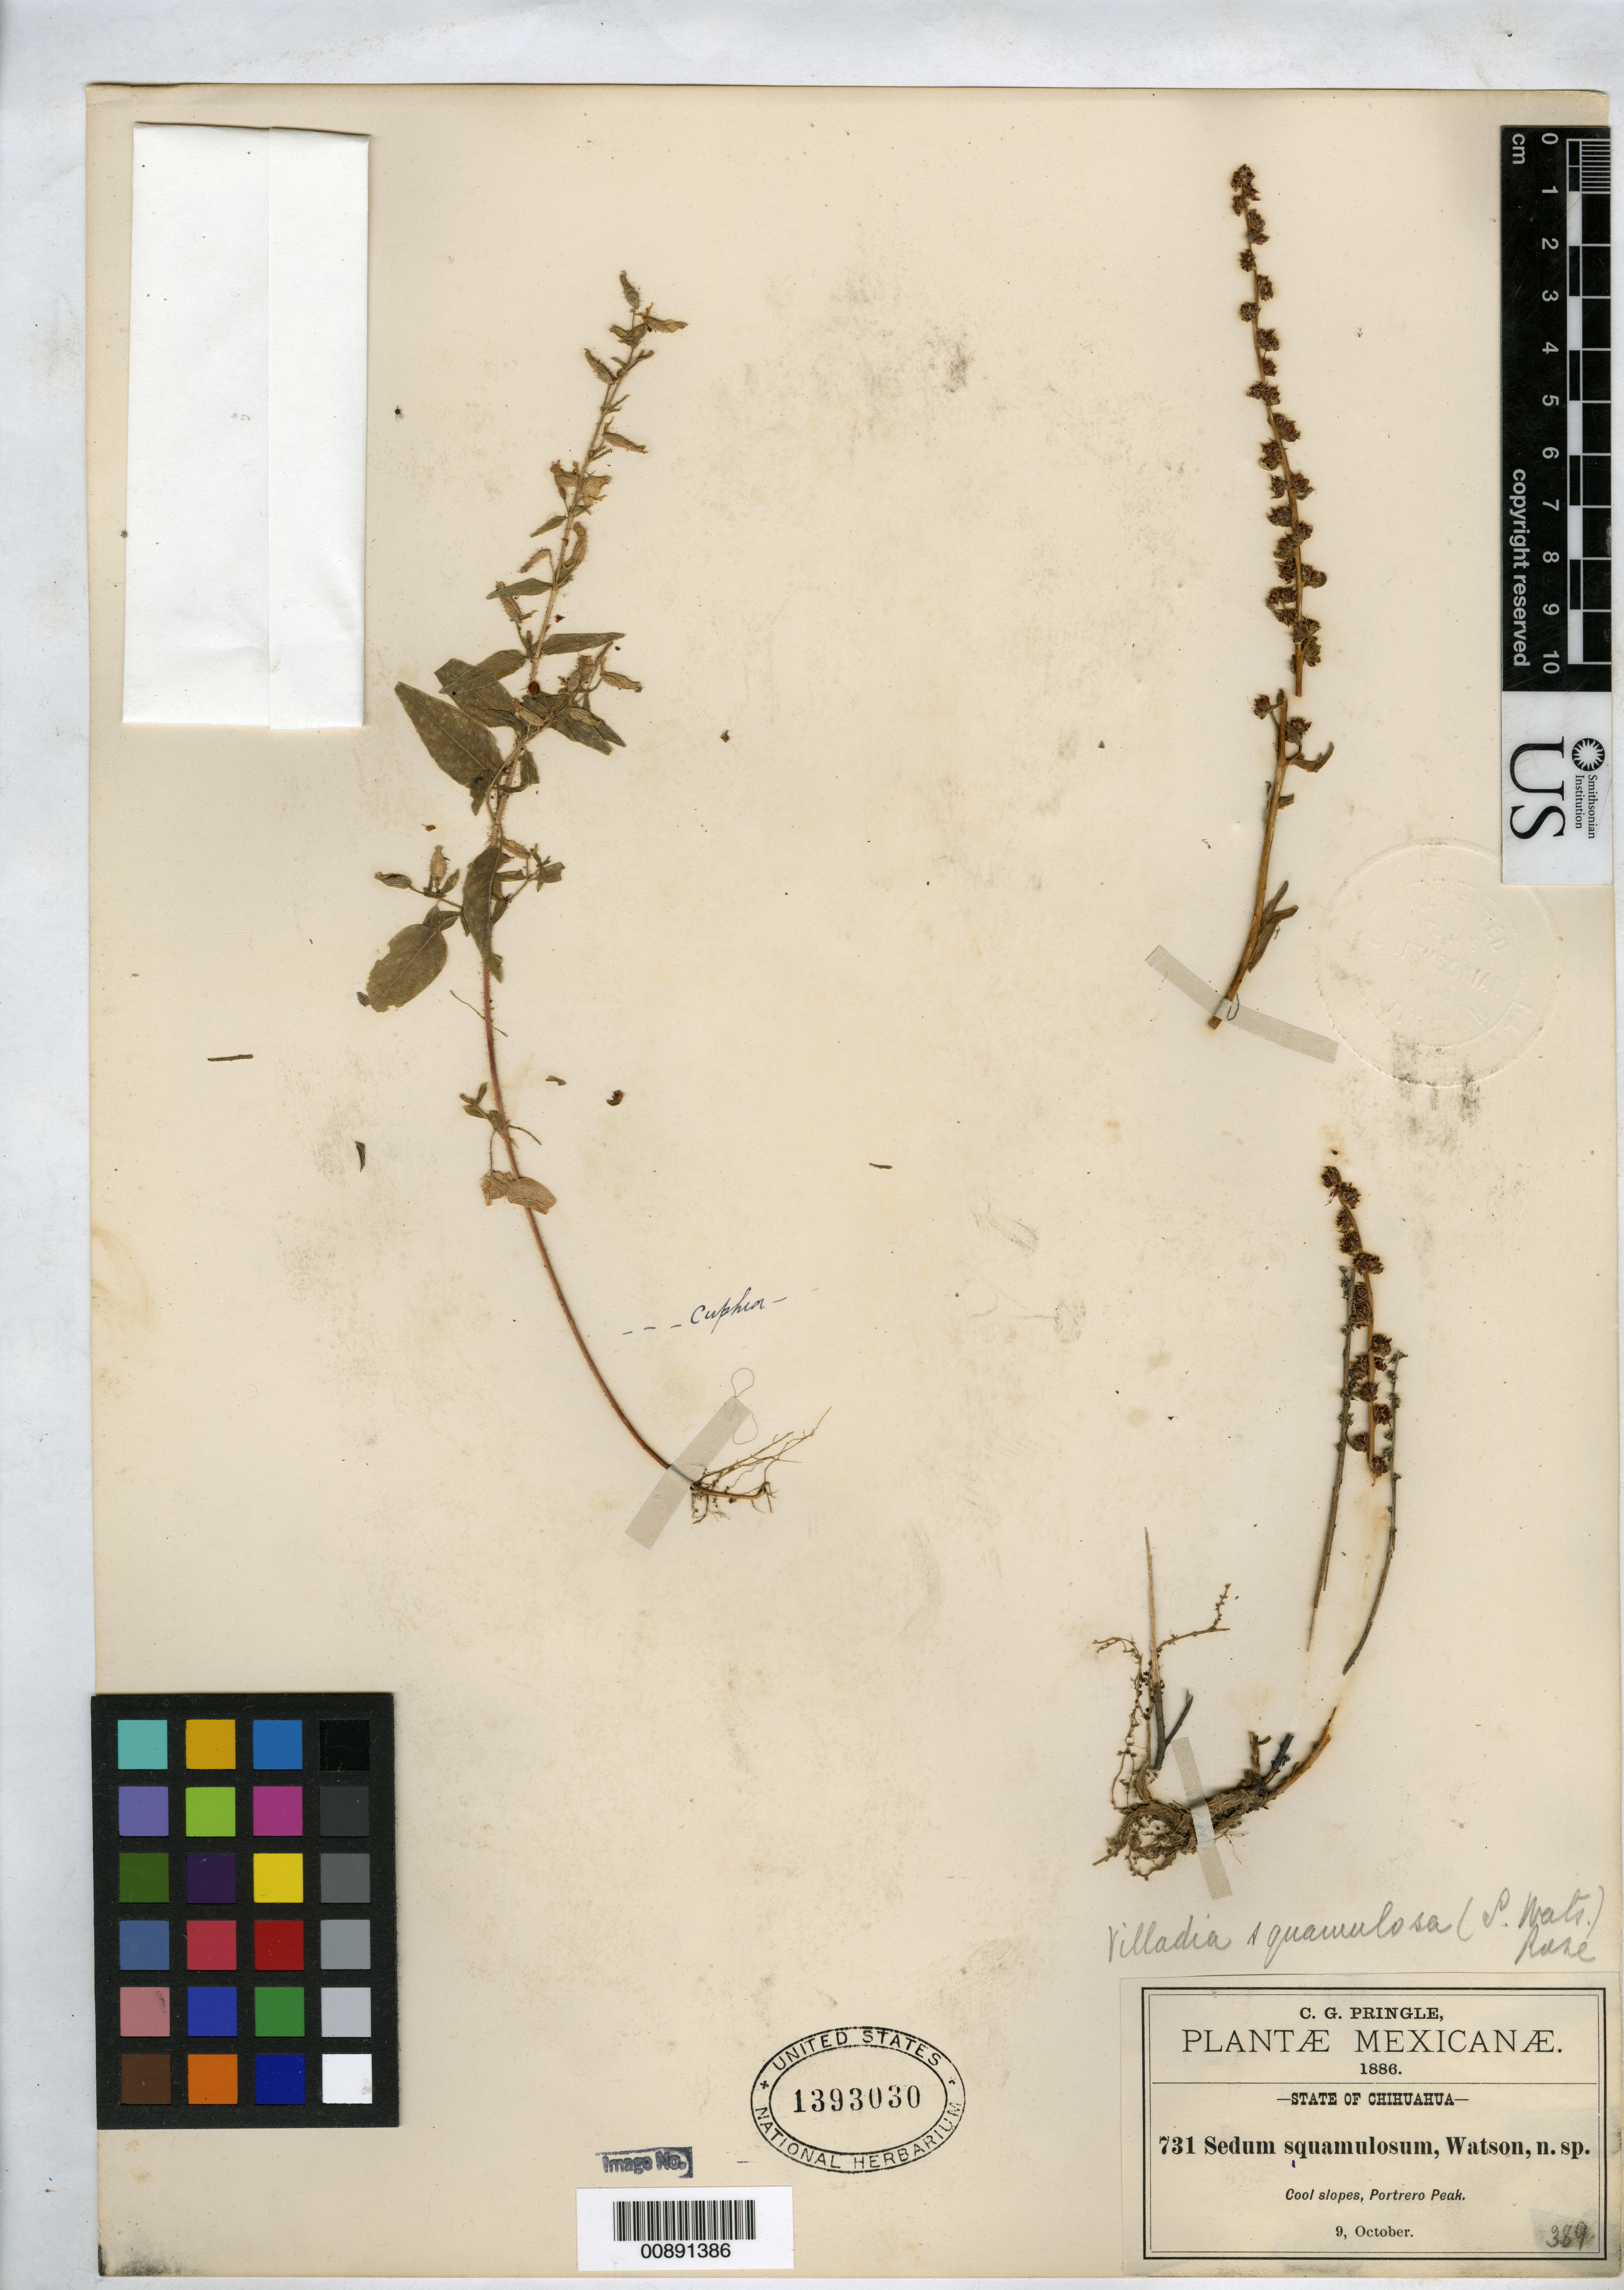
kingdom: Plantae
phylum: Tracheophyta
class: Magnoliopsida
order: Saxifragales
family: Crassulaceae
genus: Cotyledon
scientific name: Cotyledon parviflora var. squamulosa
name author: S. Watson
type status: Type Collection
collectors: C. G. Pringle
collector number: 731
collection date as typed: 09 Oct 1886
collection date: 1886-10-09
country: Mexico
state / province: Chihuahua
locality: Portrero Peak.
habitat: Cool slopes.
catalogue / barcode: US 1393030